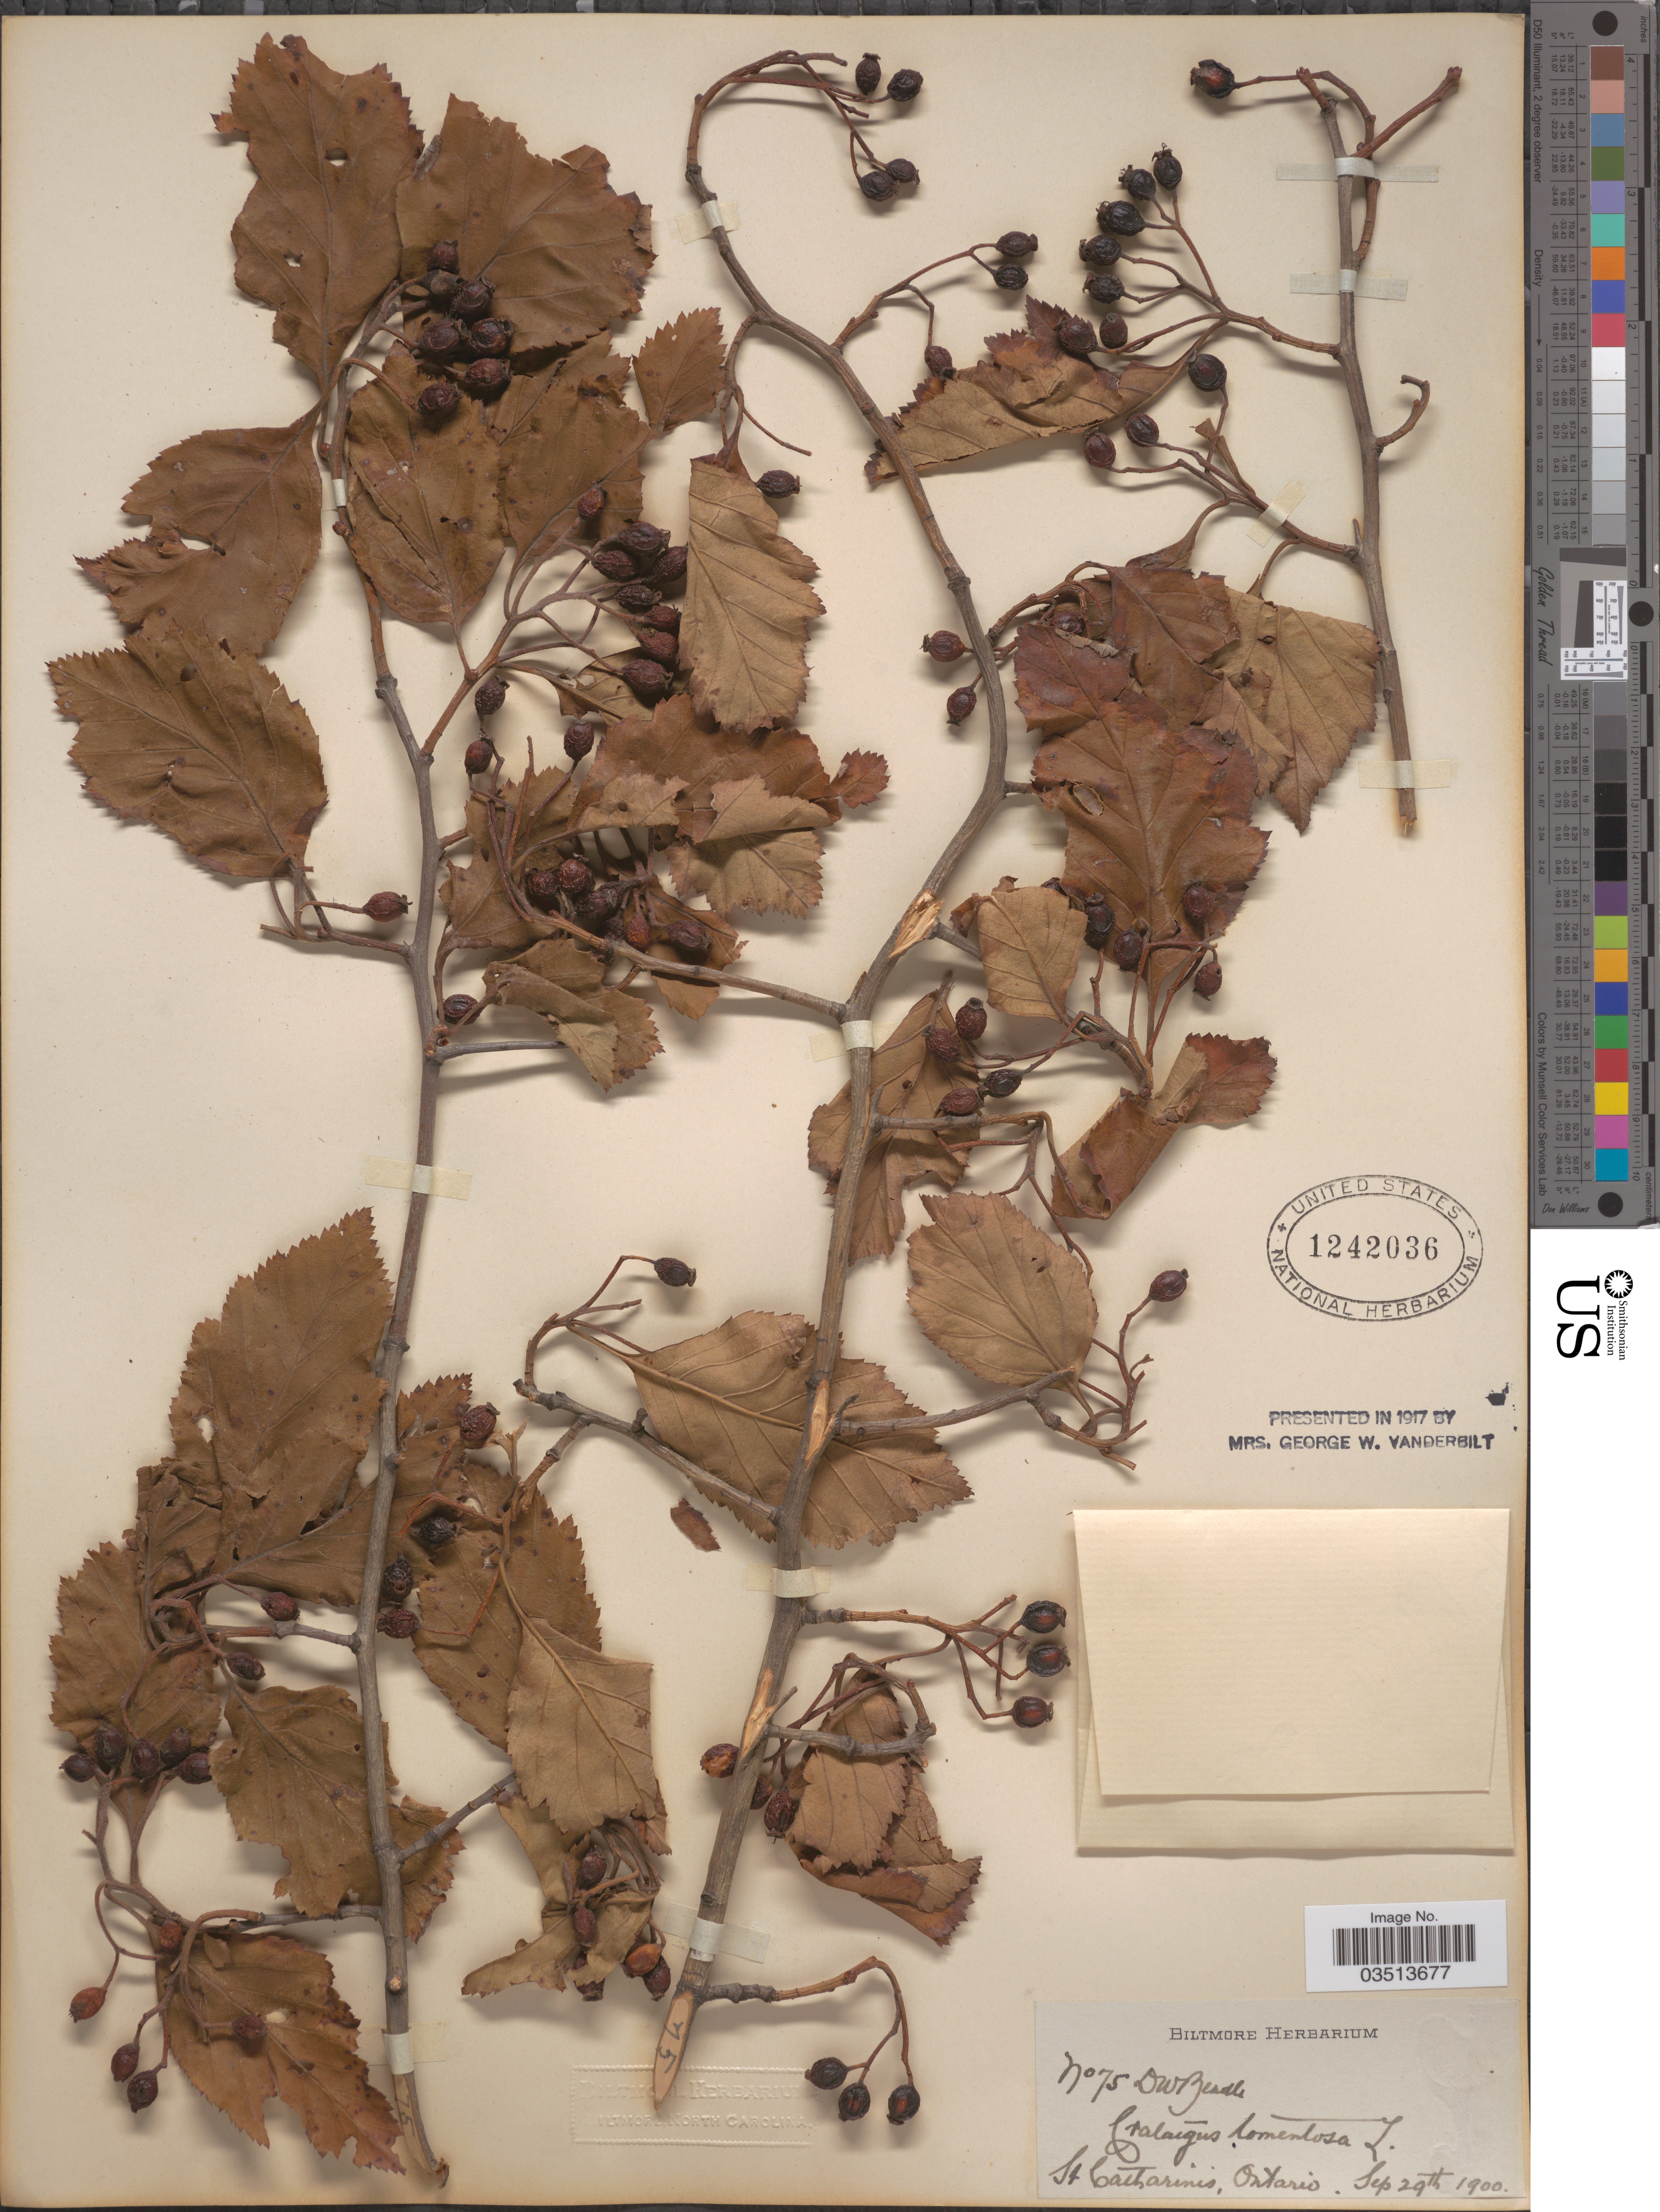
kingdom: Plantae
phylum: Tracheophyta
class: Magnoliopsida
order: Rosales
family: Rosaceae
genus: Crataegus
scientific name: Crataegus calpodendron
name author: (Ehrh.) Medik.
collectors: D. Beadle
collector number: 75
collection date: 1900-09-29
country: Canada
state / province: Ontario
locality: St Catharines.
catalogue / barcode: US 1242036